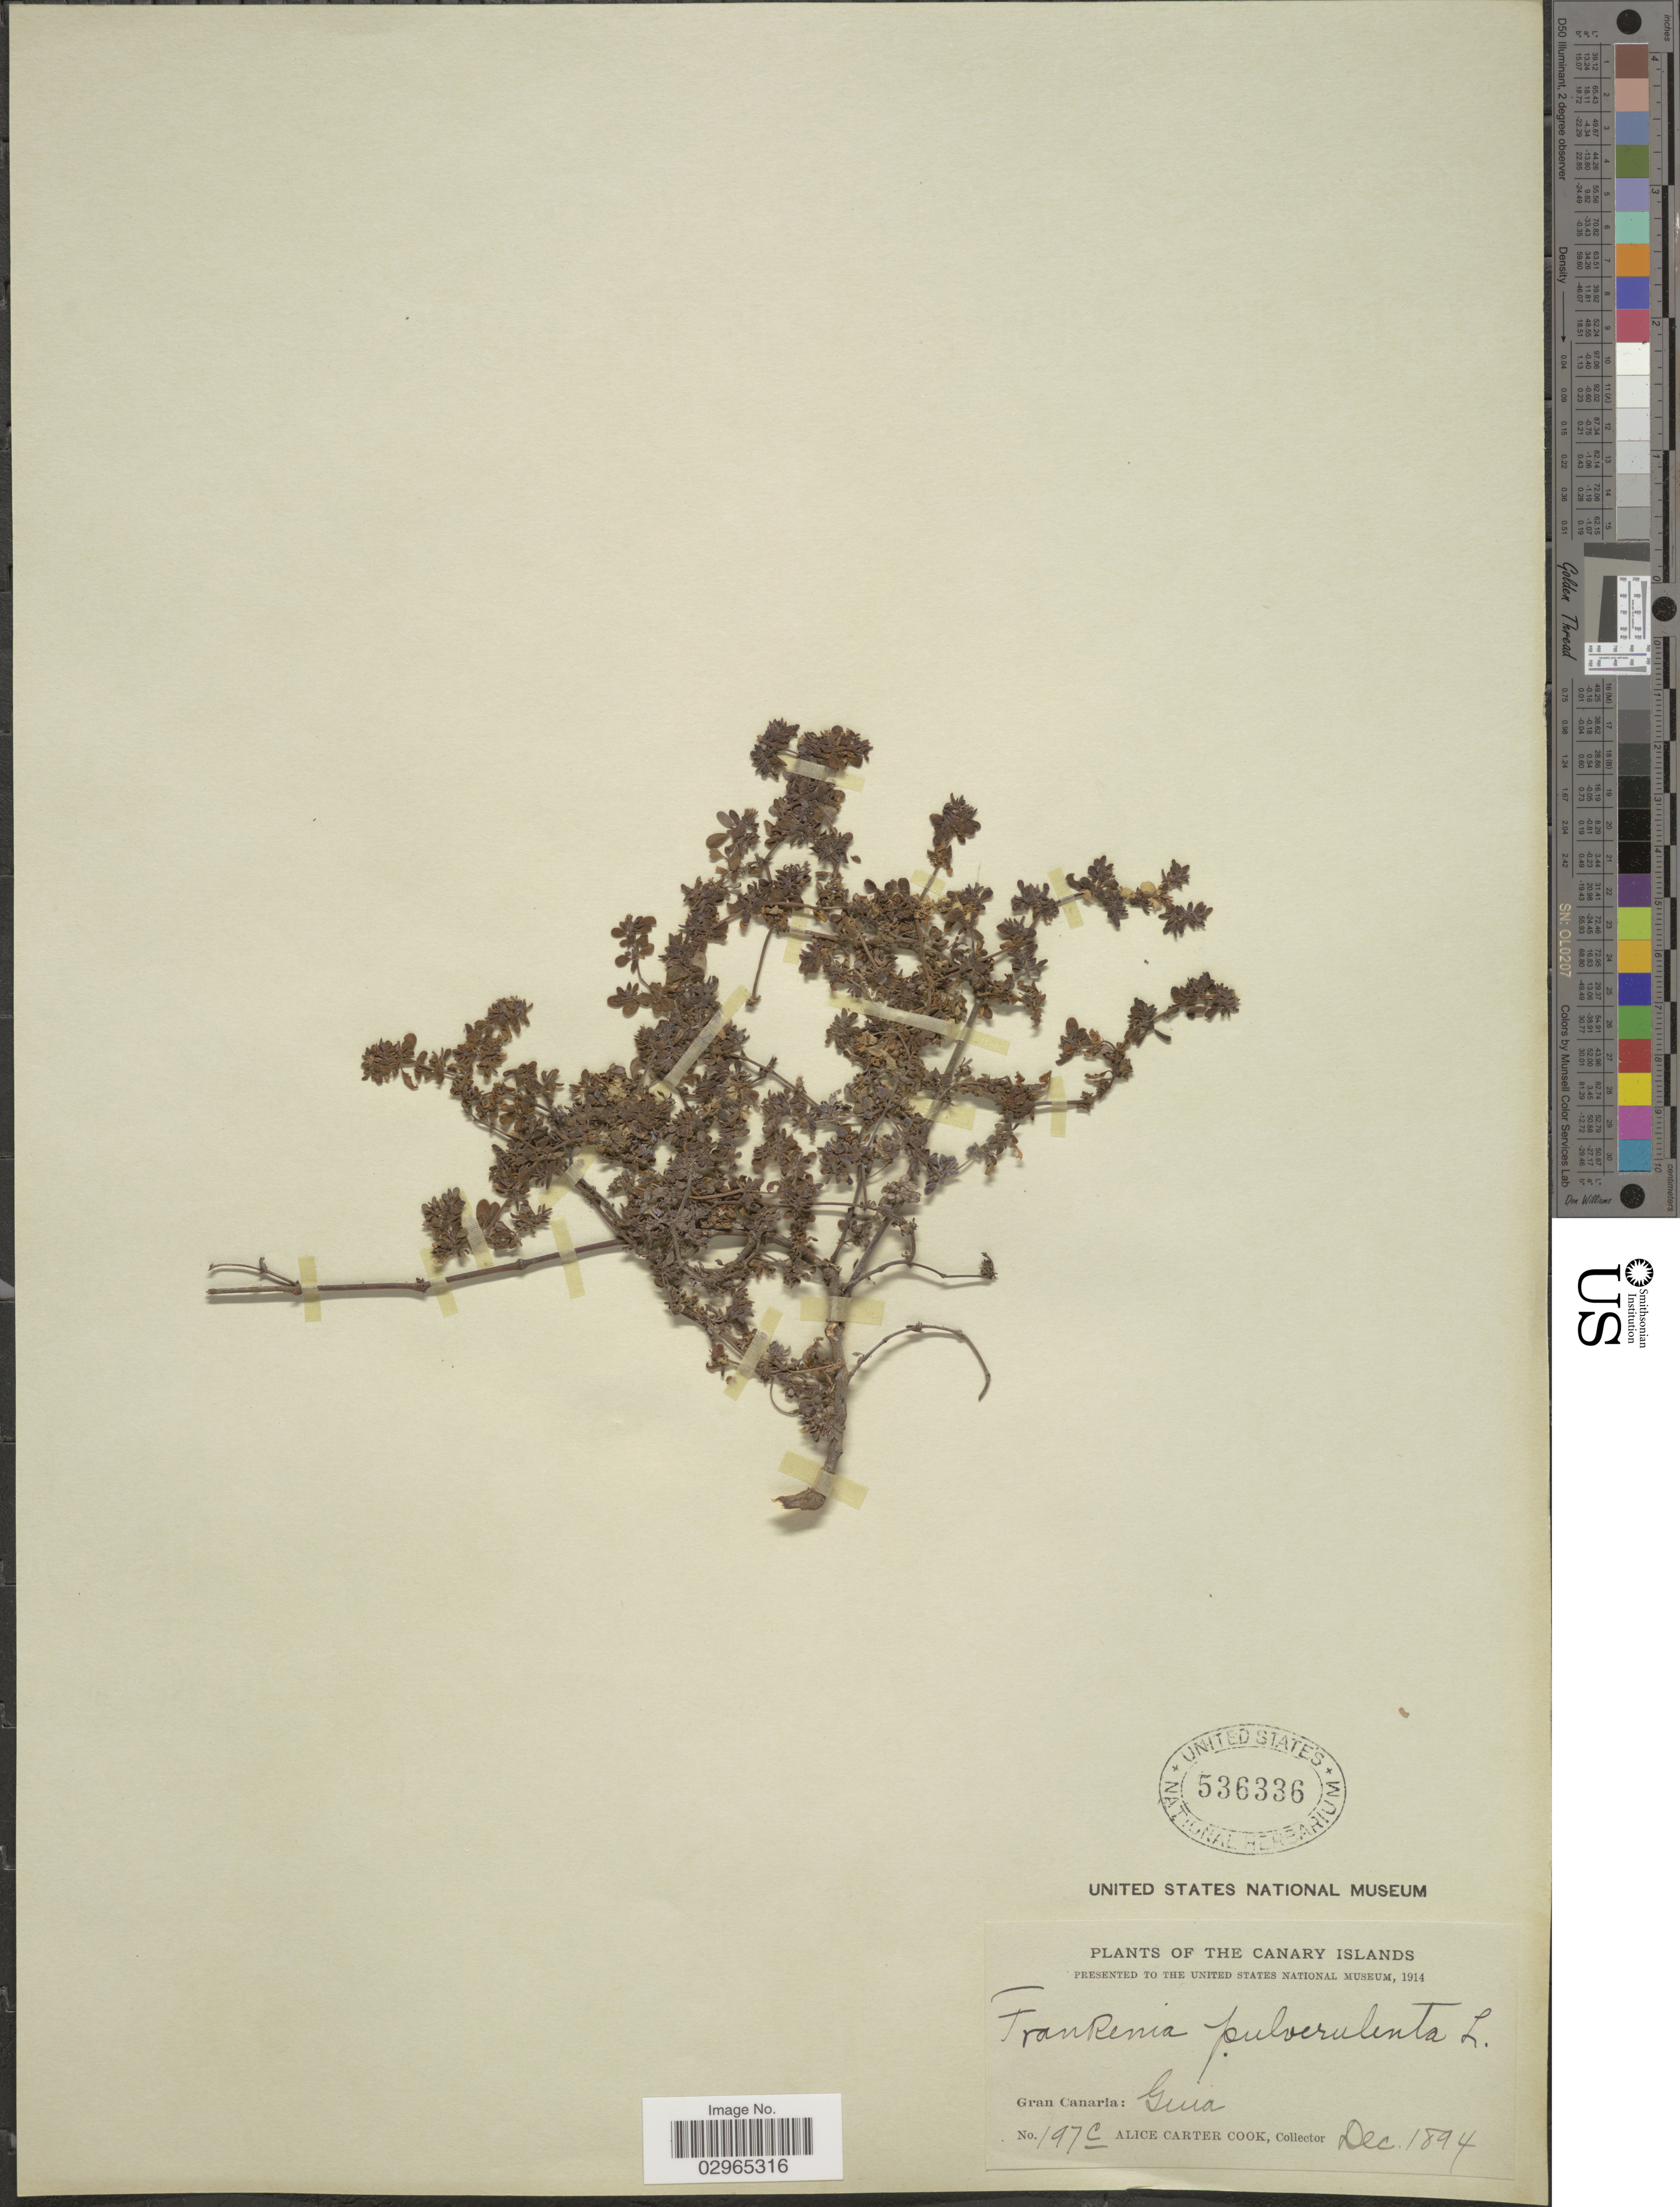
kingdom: Plantae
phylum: Tracheophyta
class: Magnoliopsida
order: Caryophyllales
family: Frankeniaceae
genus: Frankenia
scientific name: Frankenia pulverulenta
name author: L.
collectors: Alice C. Cook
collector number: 197C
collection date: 1894-12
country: Spain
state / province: Canarias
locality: Canary Islands. Gran Canaria: Guia.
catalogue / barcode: US 536336